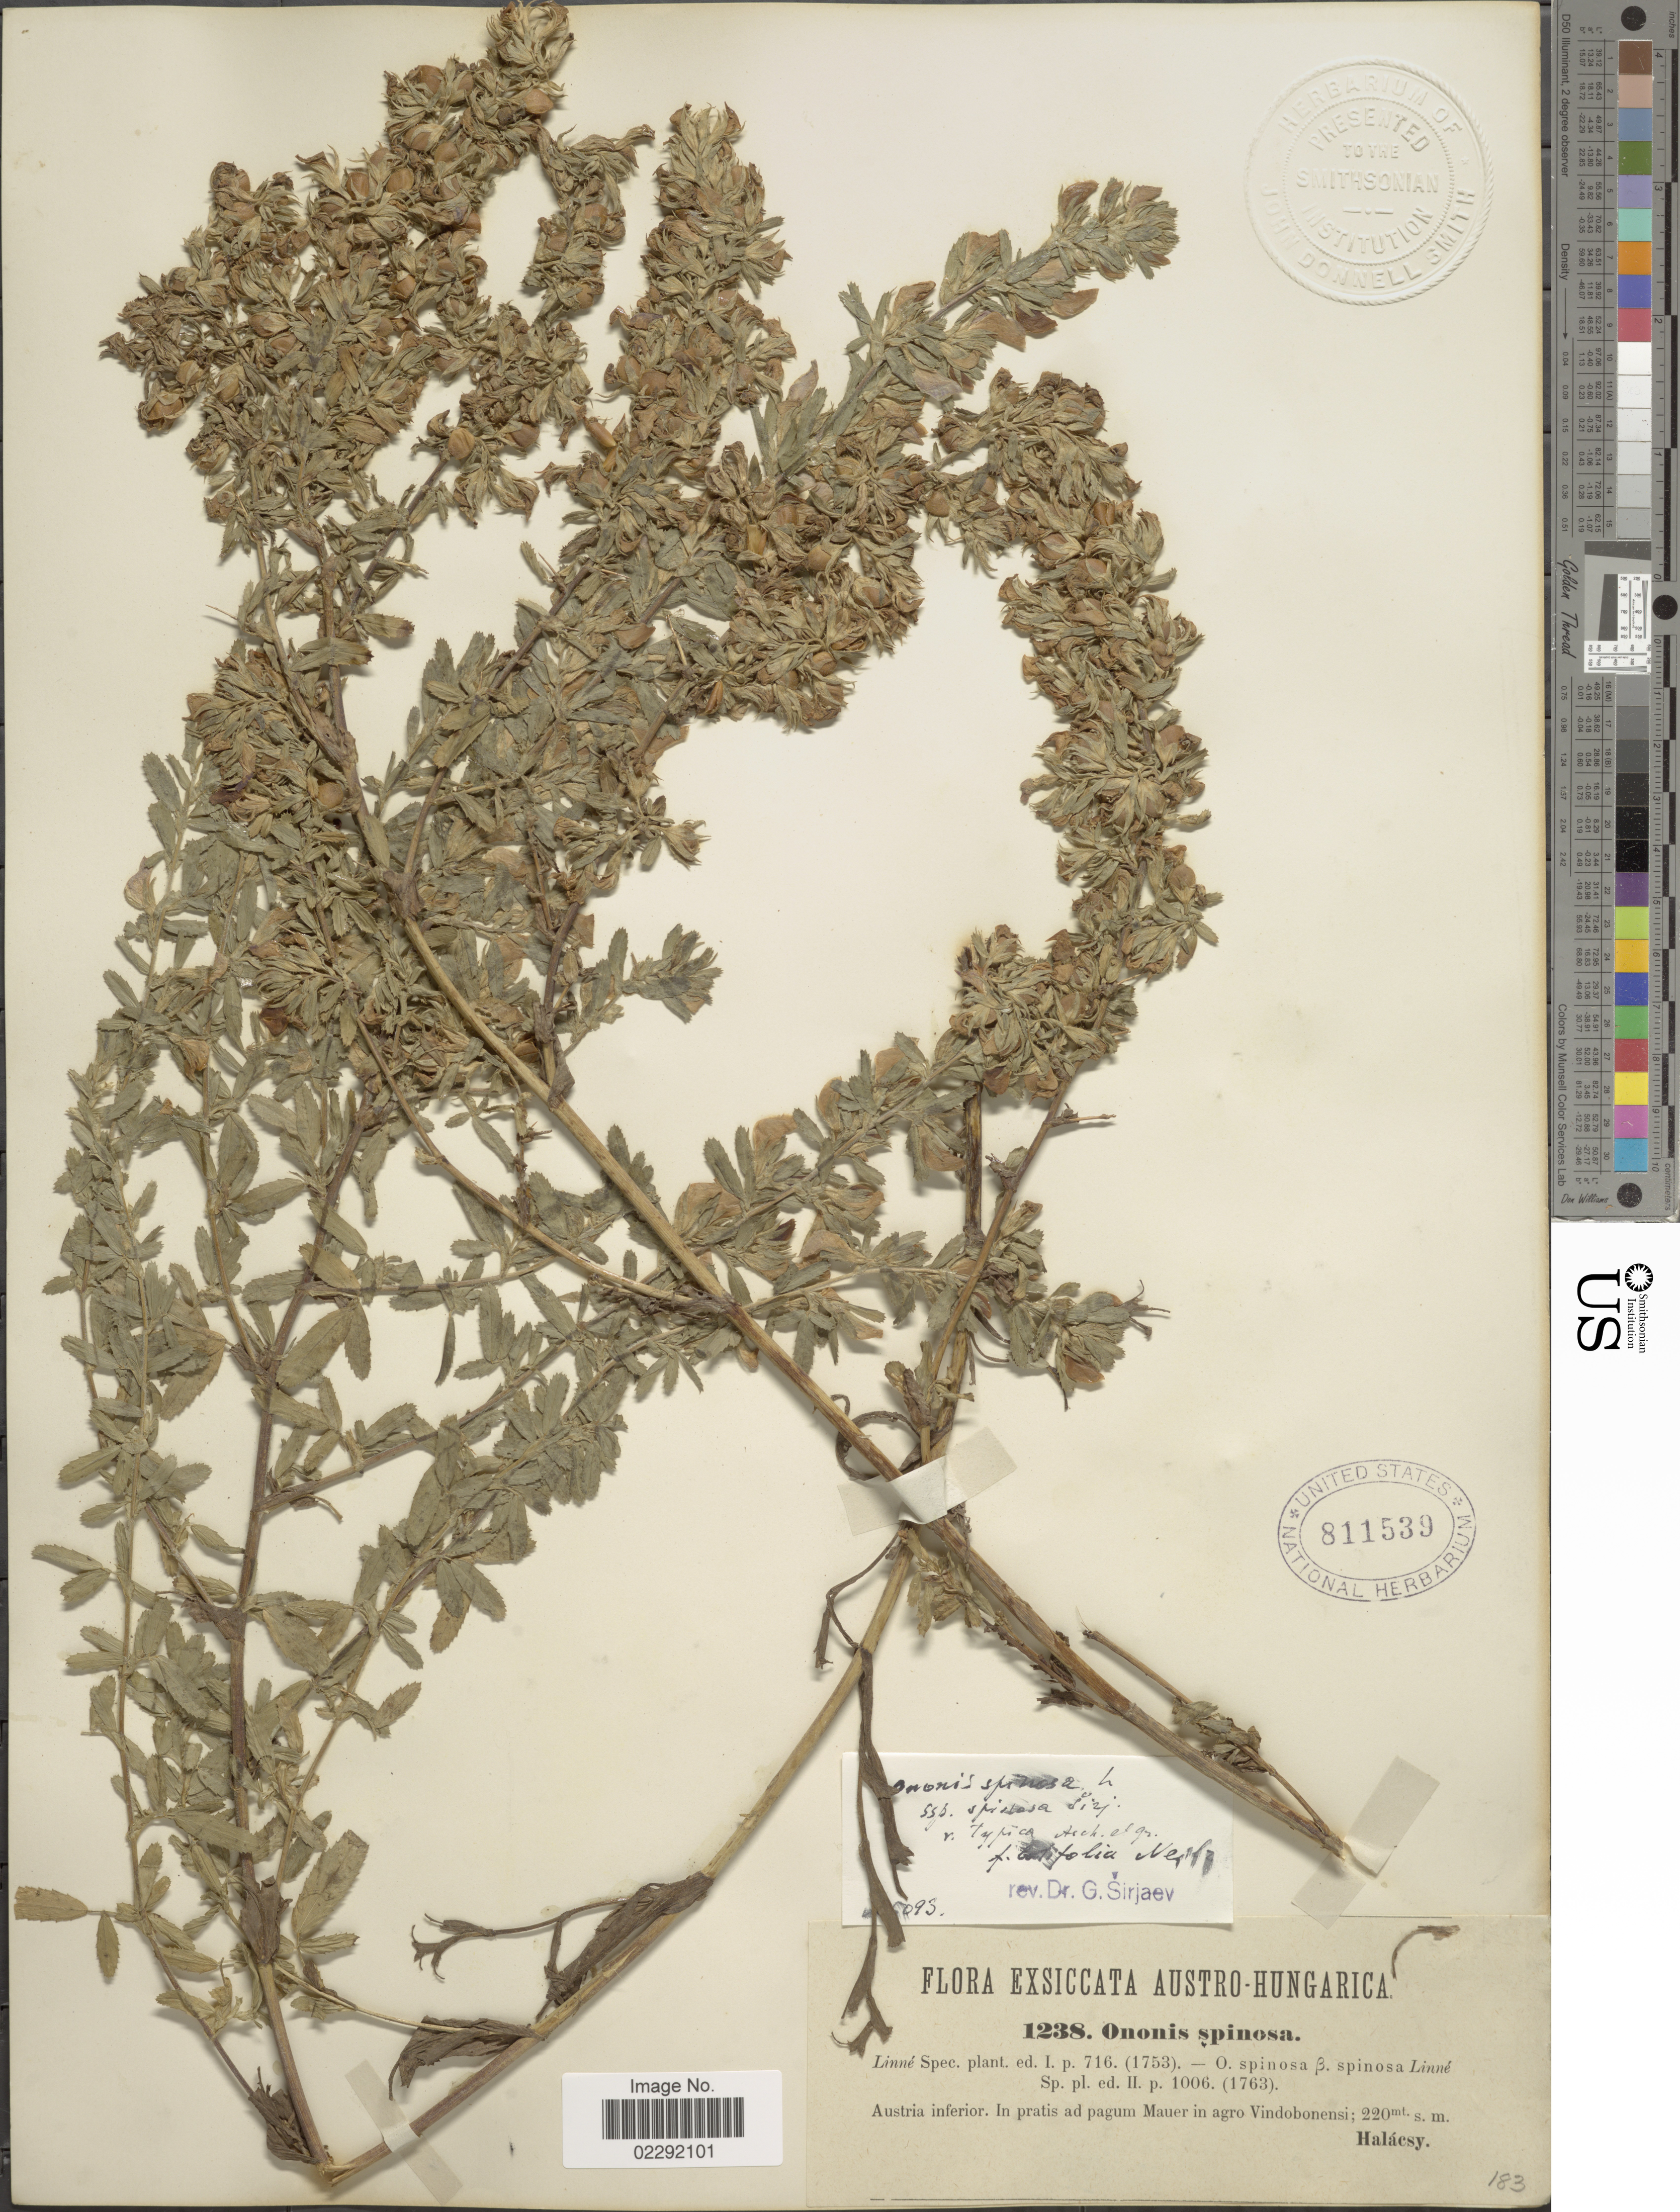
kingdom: Plantae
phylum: Tracheophyta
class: Magnoliopsida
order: Fabales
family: Fabaceae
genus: Ononis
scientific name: Ononis spinosa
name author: L.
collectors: -- Halacsy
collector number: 1238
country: Austria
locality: Austro-Hungarica, Austria inferior, in pratis ad pagum Mauer in agro Vindobonensi.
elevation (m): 220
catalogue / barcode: US 811539